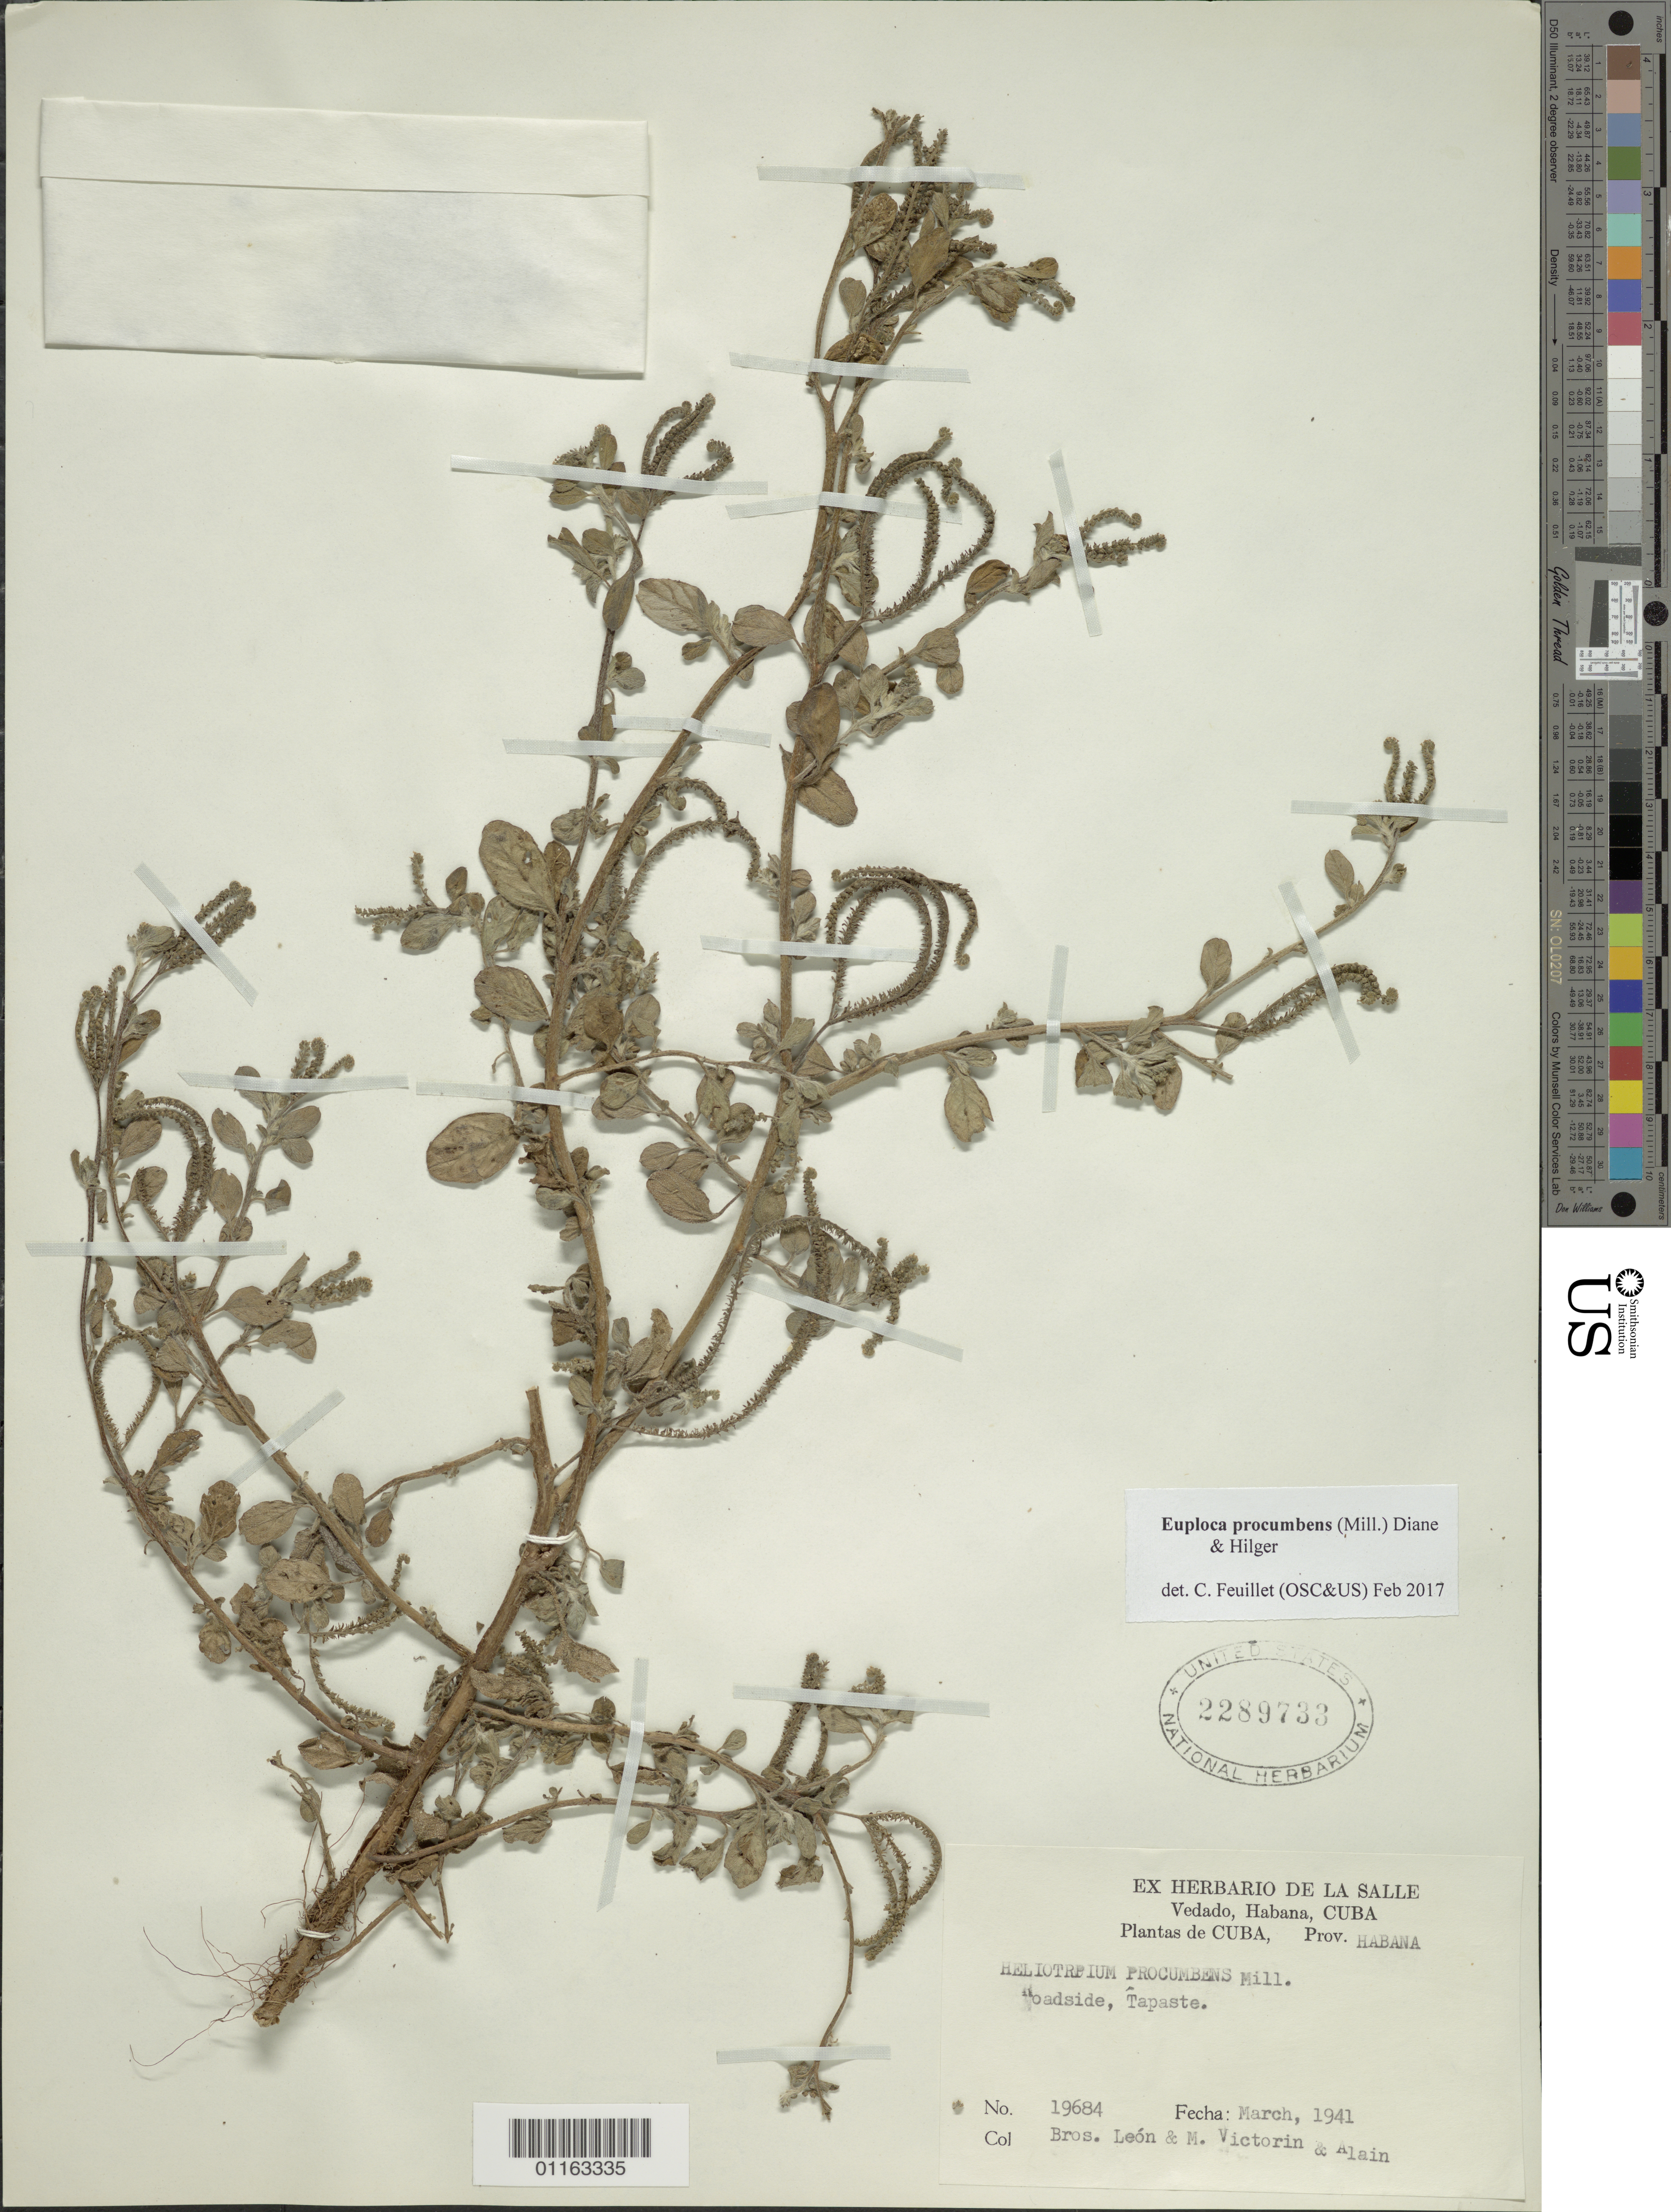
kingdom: Plantae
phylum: Tracheophyta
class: Magnoliopsida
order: Boraginales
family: Heliotropiaceae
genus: Euploca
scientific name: Euploca procumbens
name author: (Mill.) Diane & Hilger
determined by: Feuillet, C.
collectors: Bro. León, M. Victorin & A. H. Liogier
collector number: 19684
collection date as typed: Mar 1941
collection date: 1941-03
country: Cuba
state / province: La Habana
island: Cuba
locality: Tapaste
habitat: Roadside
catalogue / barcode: US 2289733